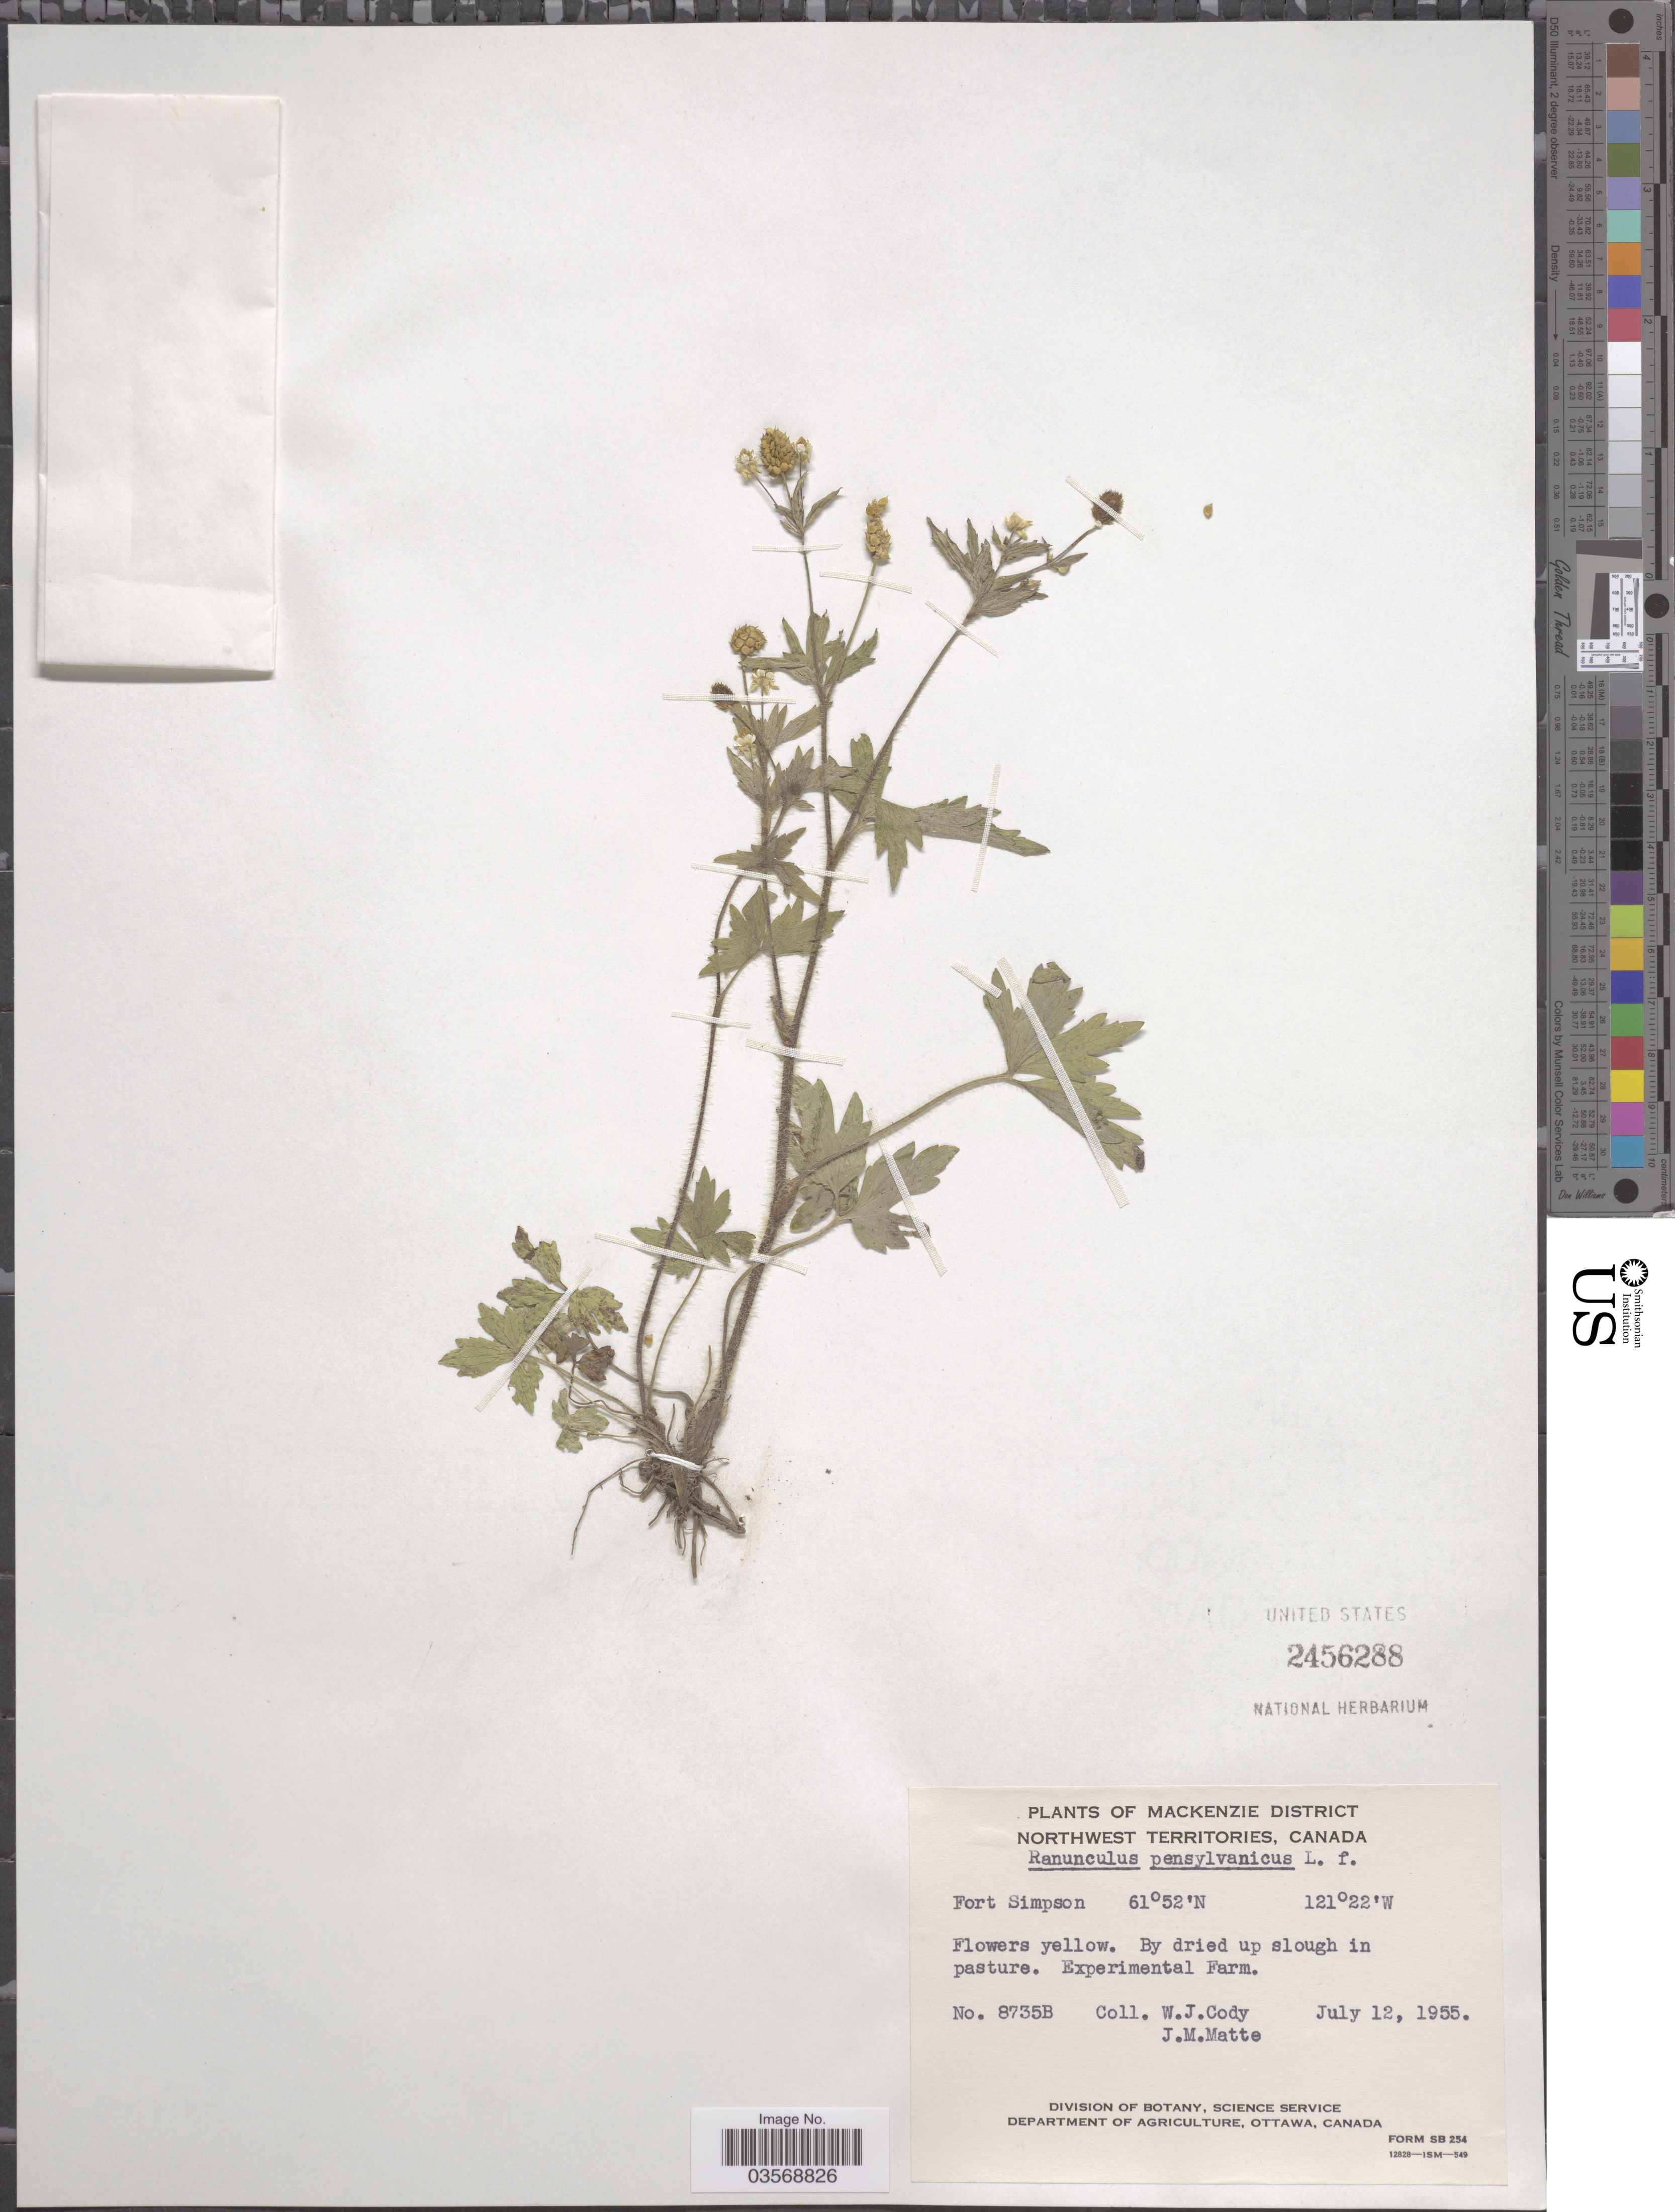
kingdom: Plantae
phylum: Tracheophyta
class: Magnoliopsida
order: Ranunculales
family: Ranunculaceae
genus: Ranunculus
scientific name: Ranunculus pensylvanicus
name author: L. f.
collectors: W. Cody & J. Matte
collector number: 8735B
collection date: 1955-07-12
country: Canada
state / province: Northwest Territories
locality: Mackenzie District. Fort Simpson. Experimental Farm.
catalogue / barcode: US 2456288